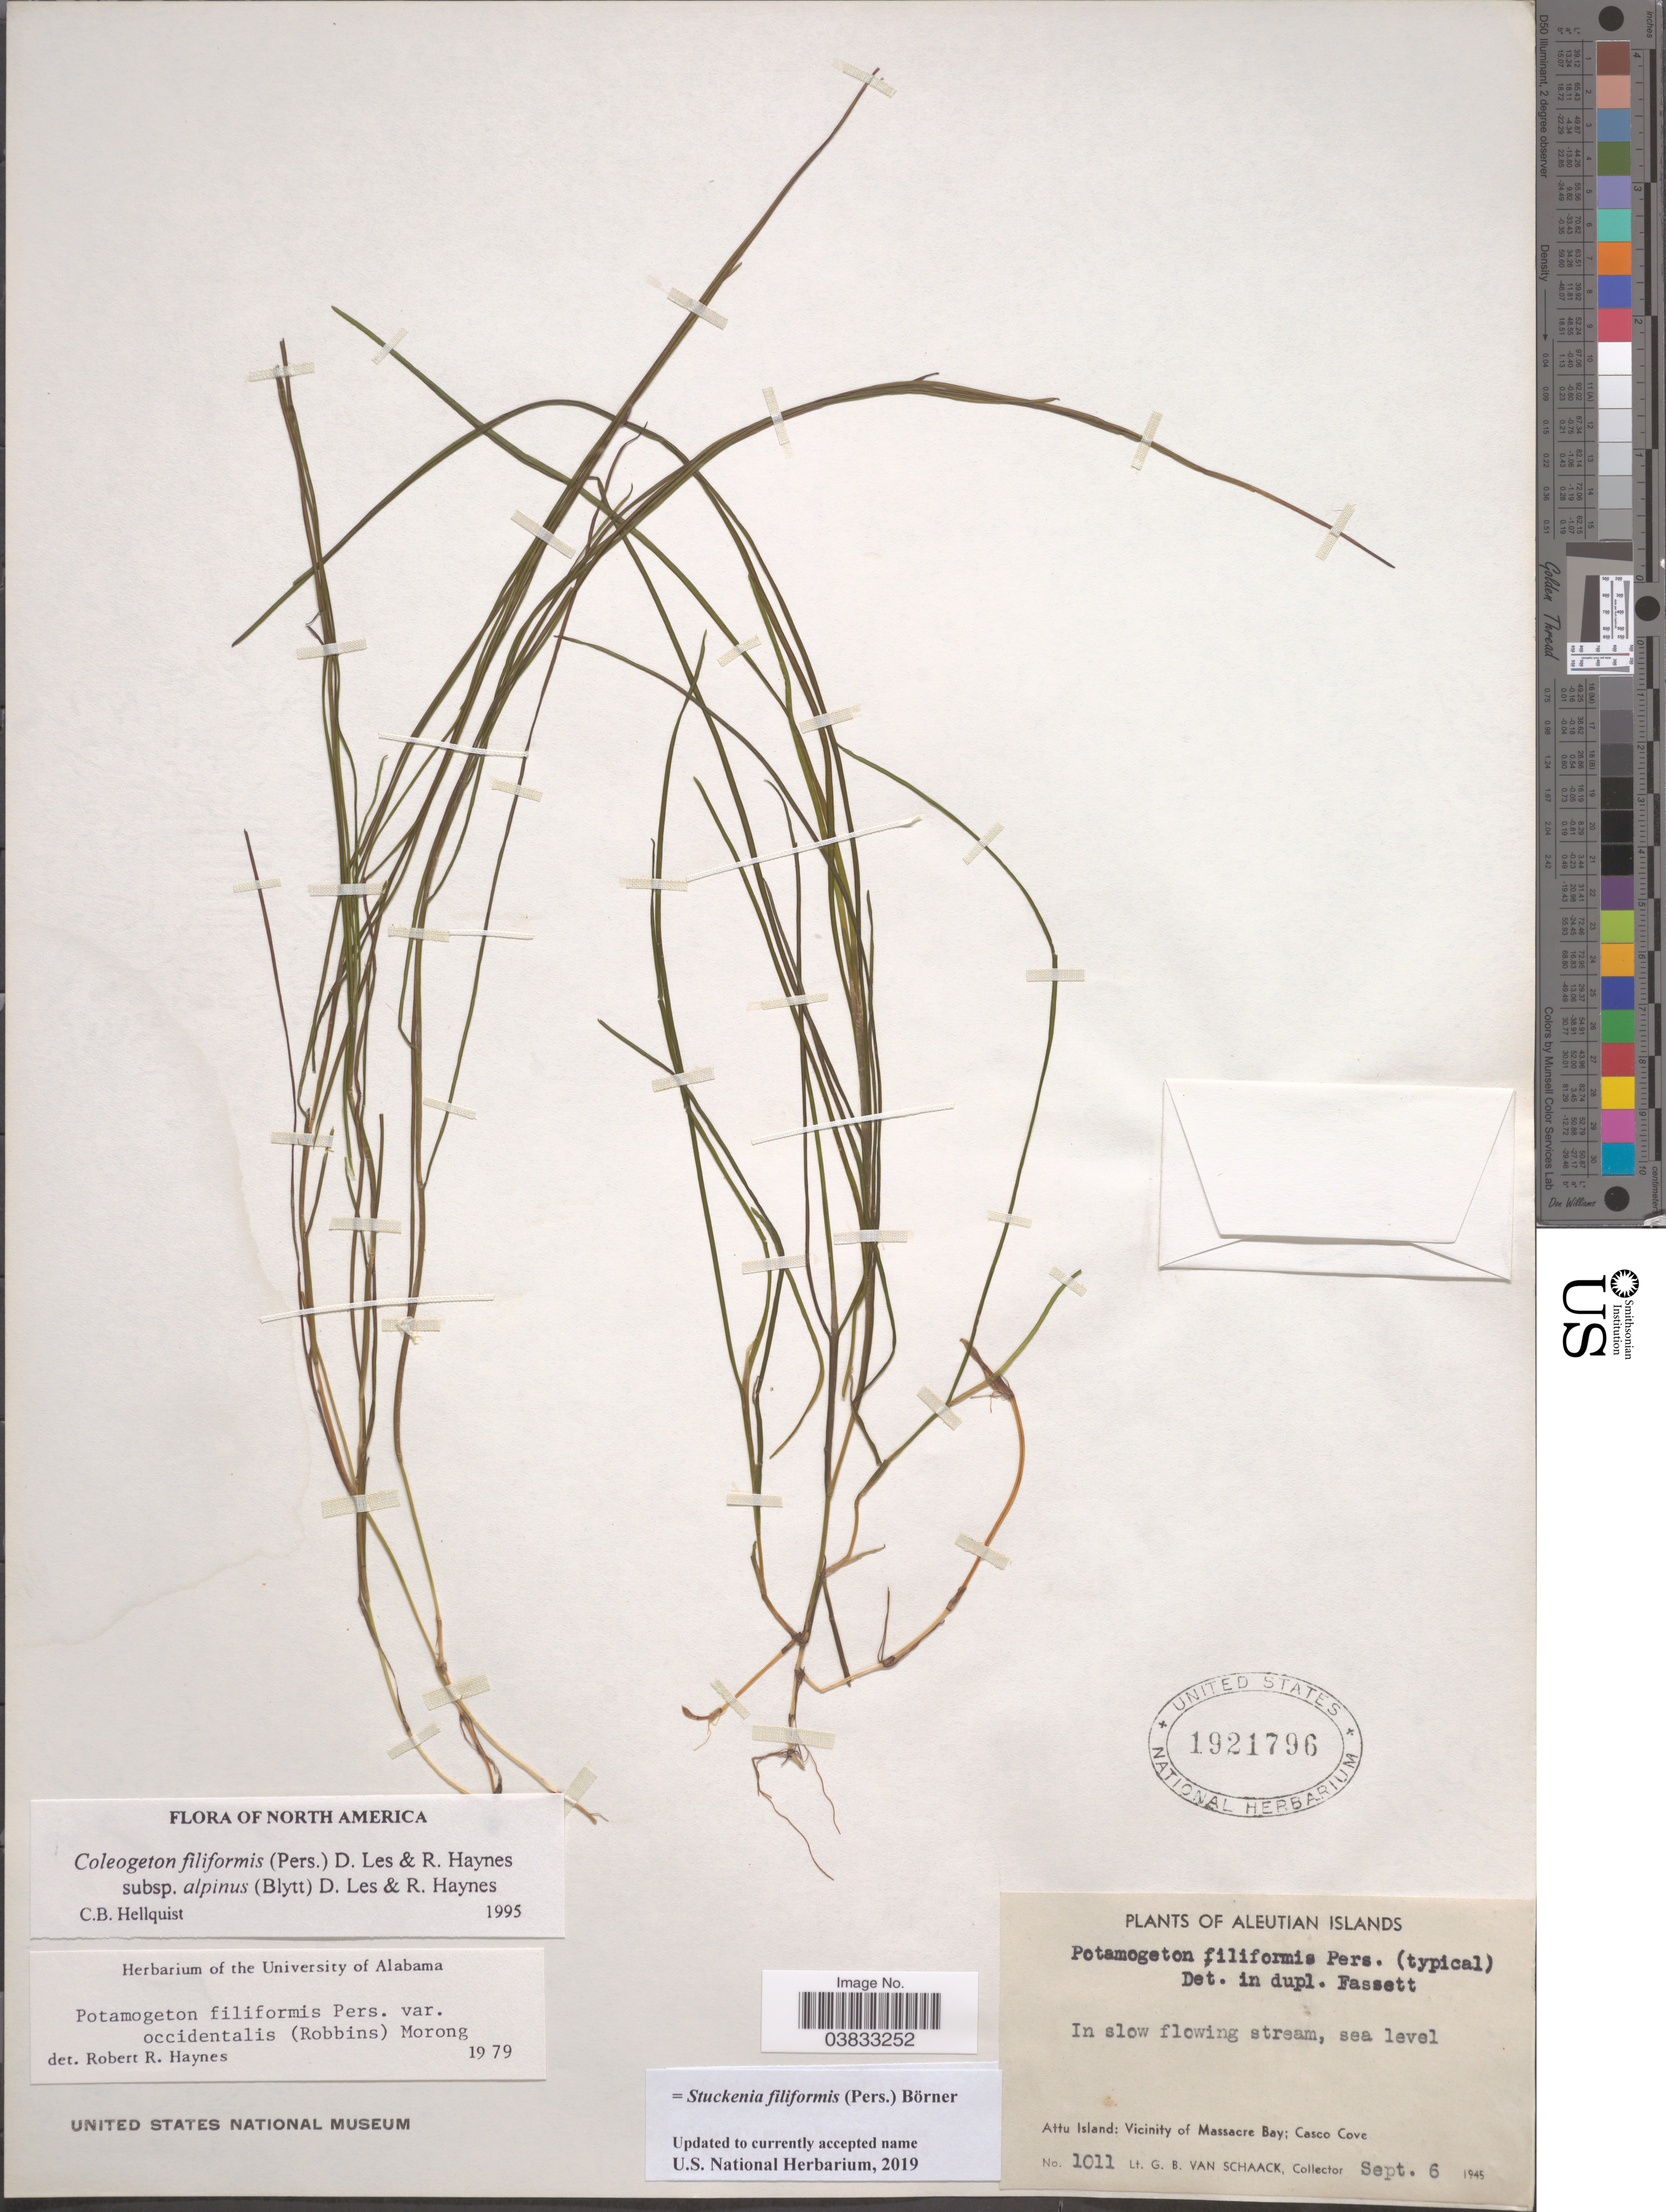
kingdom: Plantae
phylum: Tracheophyta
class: Liliopsida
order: Alismatales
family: Potamogetonaceae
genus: Stuckenia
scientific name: Stuckenia filiformis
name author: (Pers.) Börner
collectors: G. Van Schaack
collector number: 1011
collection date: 1945-09-06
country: United States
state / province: Alaska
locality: Aleutian Islands. Attu Island: Vicinity of Massacre Bay; Casco Cove.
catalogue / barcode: US 1921796